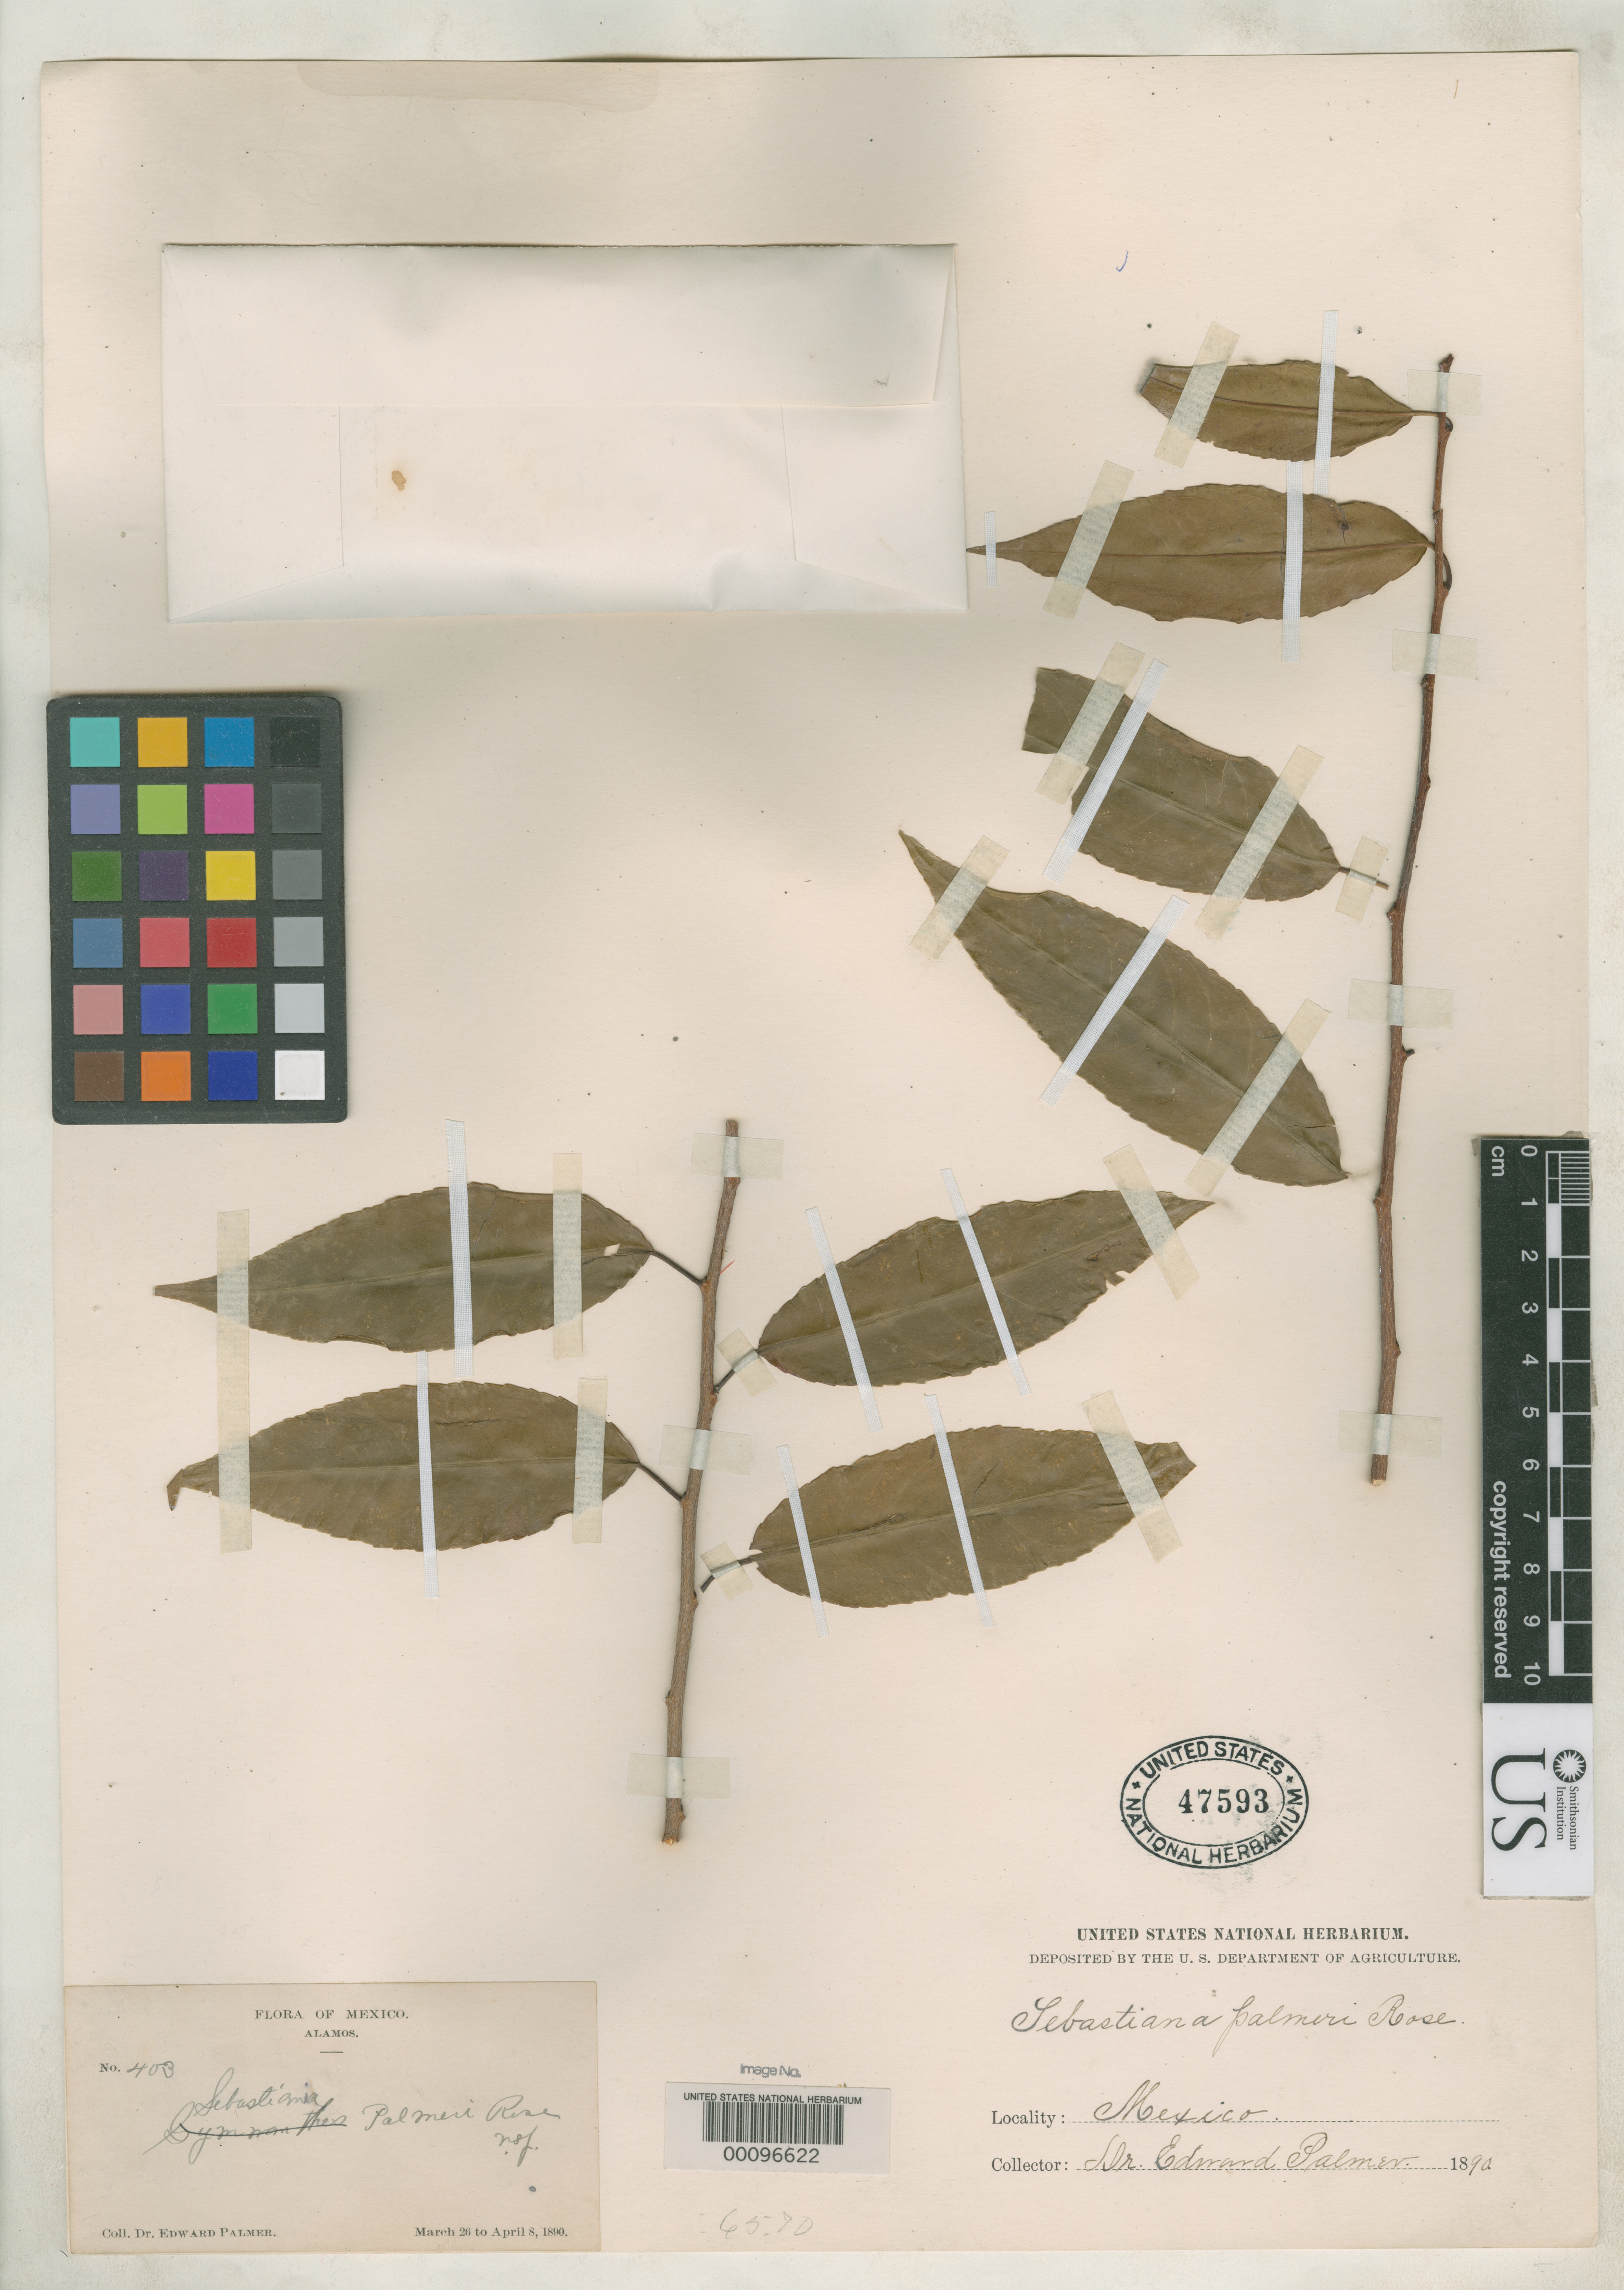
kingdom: Plantae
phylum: Tracheophyta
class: Magnoliopsida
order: Malpighiales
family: Euphorbiaceae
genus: Sebastiania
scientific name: Sebastiania palmeri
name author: Rose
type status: Isosyntype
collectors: E. Palmer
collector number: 403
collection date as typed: March 26 to April 8, 1890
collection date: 1890-03-26/1890-04-08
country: Mexico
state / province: Sonora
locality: Alamos.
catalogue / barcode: US 47593